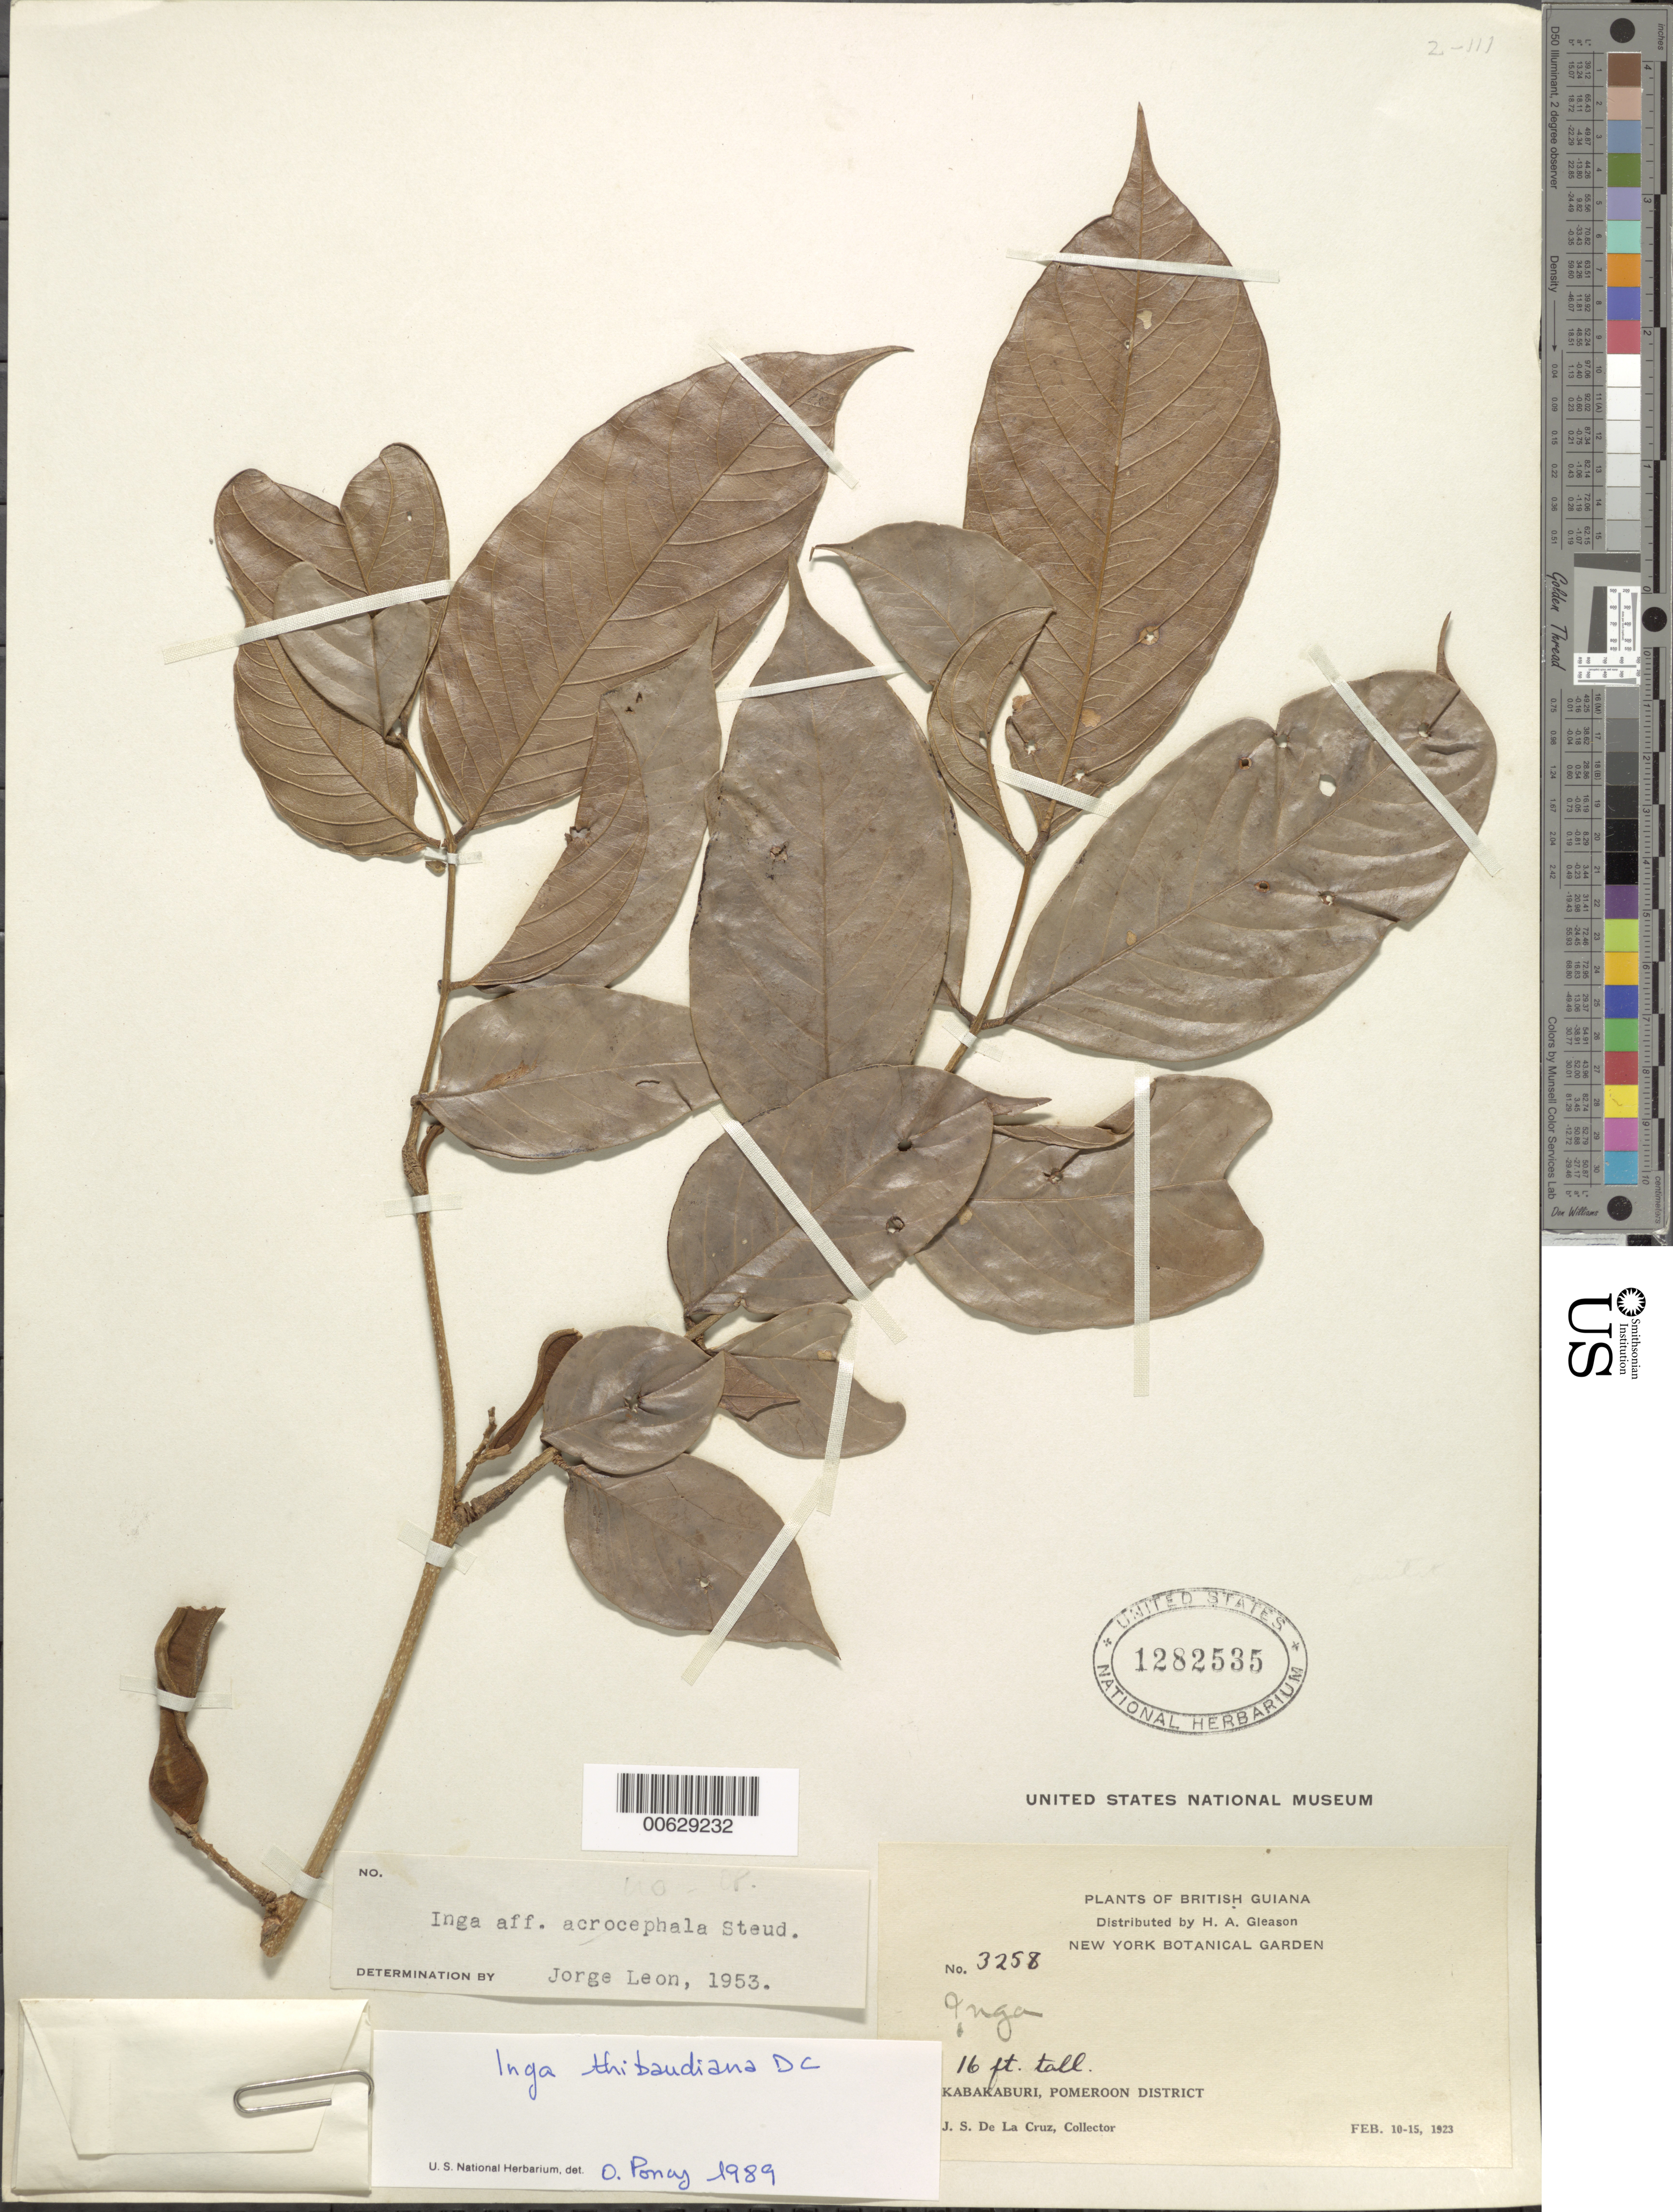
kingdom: Plantae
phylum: Tracheophyta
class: Magnoliopsida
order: Fabales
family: Fabaceae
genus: Inga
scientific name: Inga thibaudiana subsp. thibaudiana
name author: DC.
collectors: J. S. de la Cruz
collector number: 3258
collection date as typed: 10-Feb-23 to 15-Feb-23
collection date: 1923-02-10/1923-02-15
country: Guyana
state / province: Pomeroon-Supenaam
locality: Kabakaburi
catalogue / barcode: US 1282535